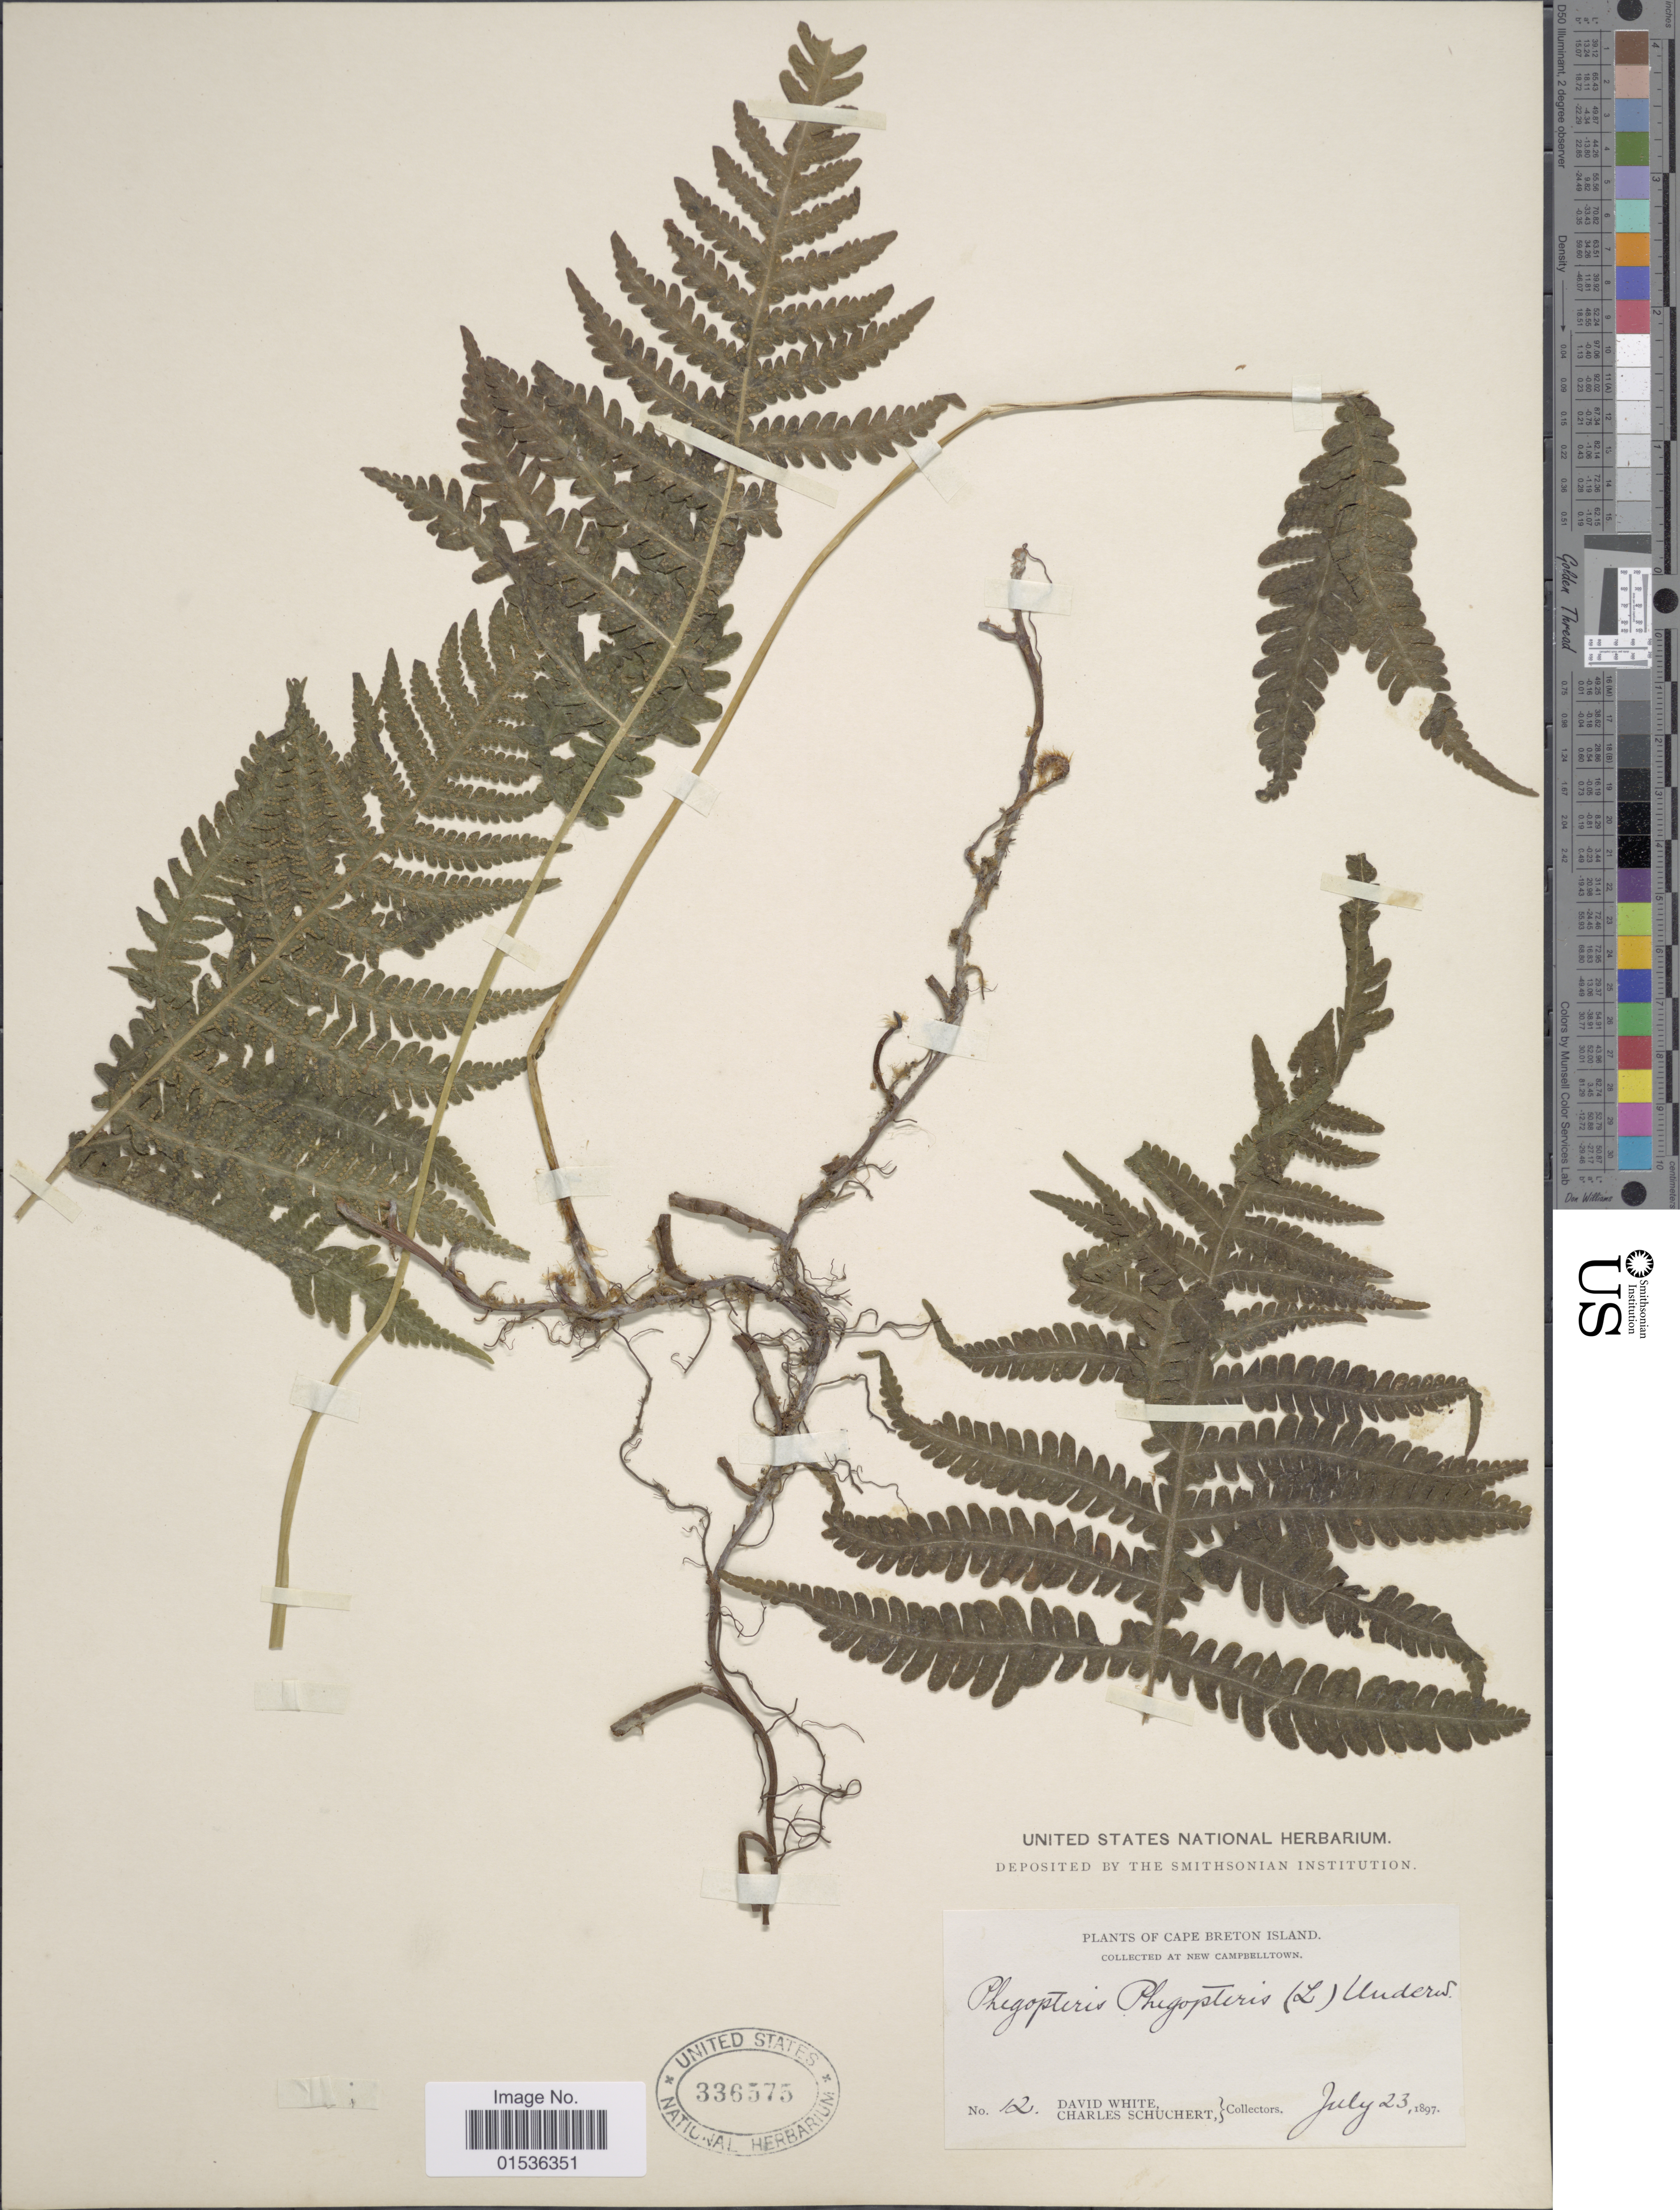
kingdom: Plantae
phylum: Tracheophyta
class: Polypodiopsida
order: Polypodiales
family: Thelypteridaceae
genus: Phegopteris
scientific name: Phegopteris connectilis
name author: (Michx.) Watt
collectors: D. White & C. Schuchert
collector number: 12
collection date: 1897-07-23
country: Canada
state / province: Nova Scotia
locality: Cape Breton Island, New Campbelltown.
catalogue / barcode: US 336575